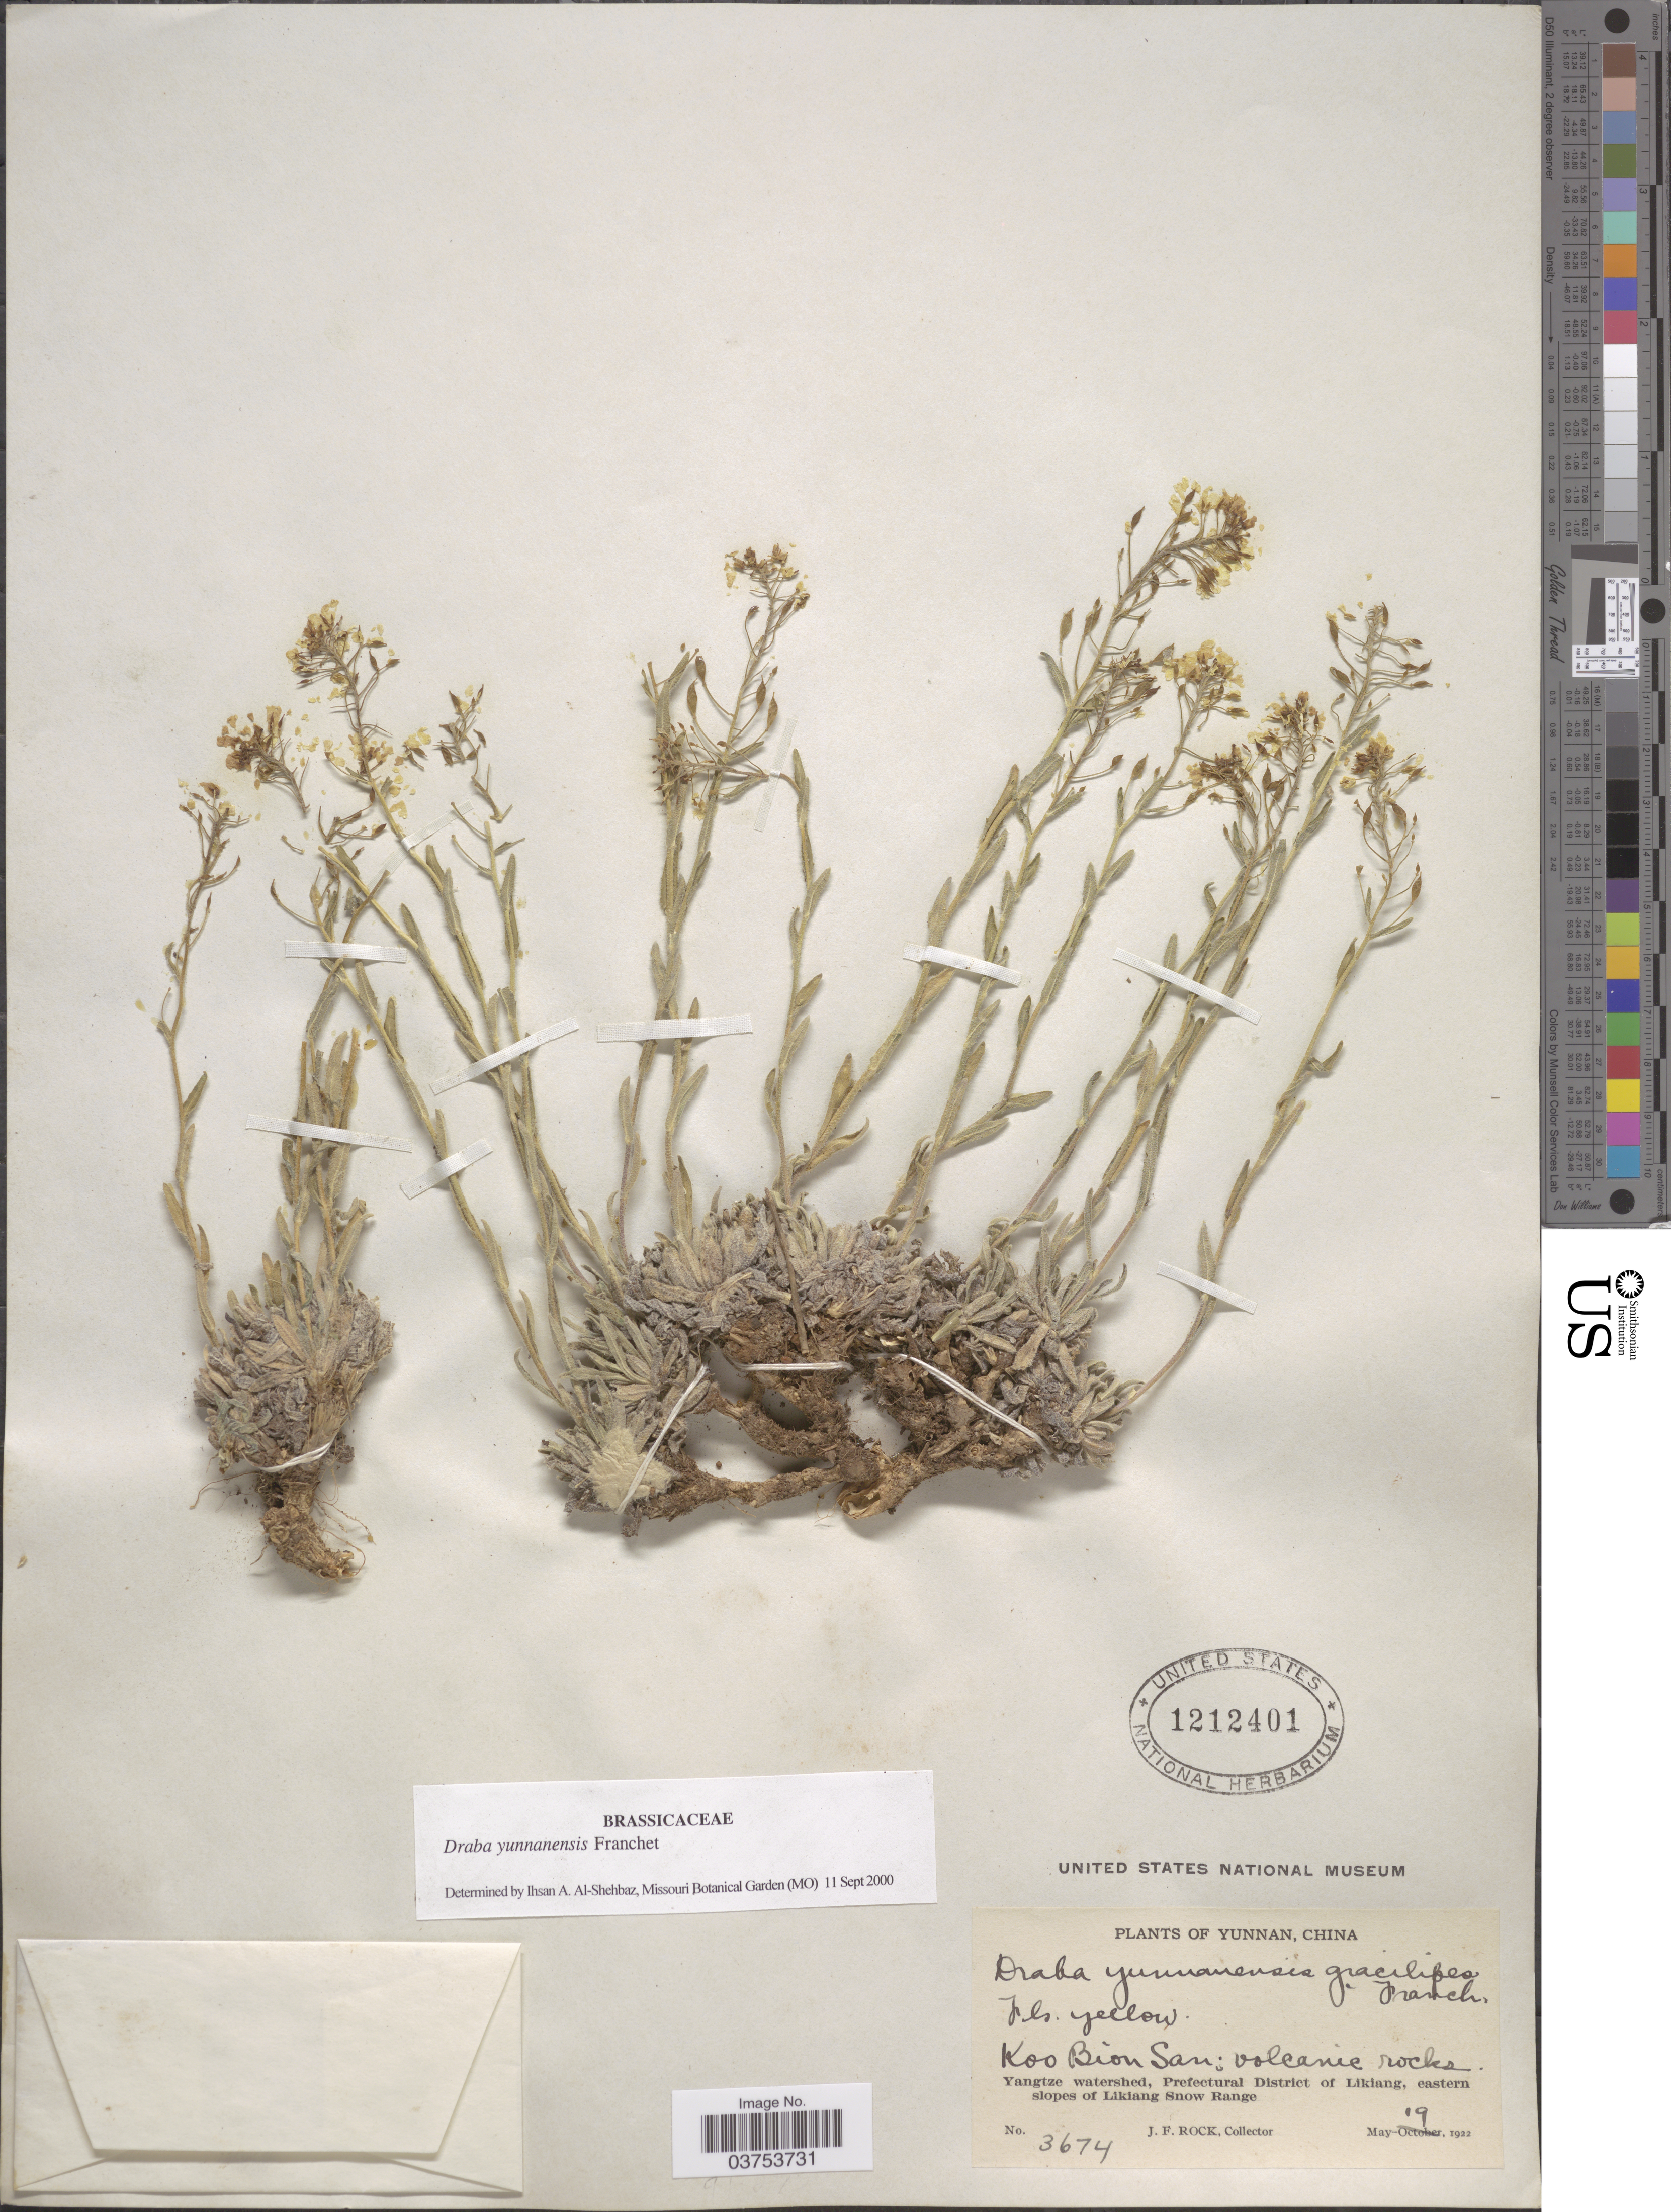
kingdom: Plantae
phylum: Tracheophyta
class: Magnoliopsida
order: Brassicales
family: Brassicaceae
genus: Draba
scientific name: Draba yunnanensis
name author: Franch.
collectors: J. Rock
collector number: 3674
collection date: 1922-05-19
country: China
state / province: Yunnan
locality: Koo Bion San. Yangtze watershed, Prefectural District of Likiang, eastern slopes of Likiang Snow Range.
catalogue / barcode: US 1212401